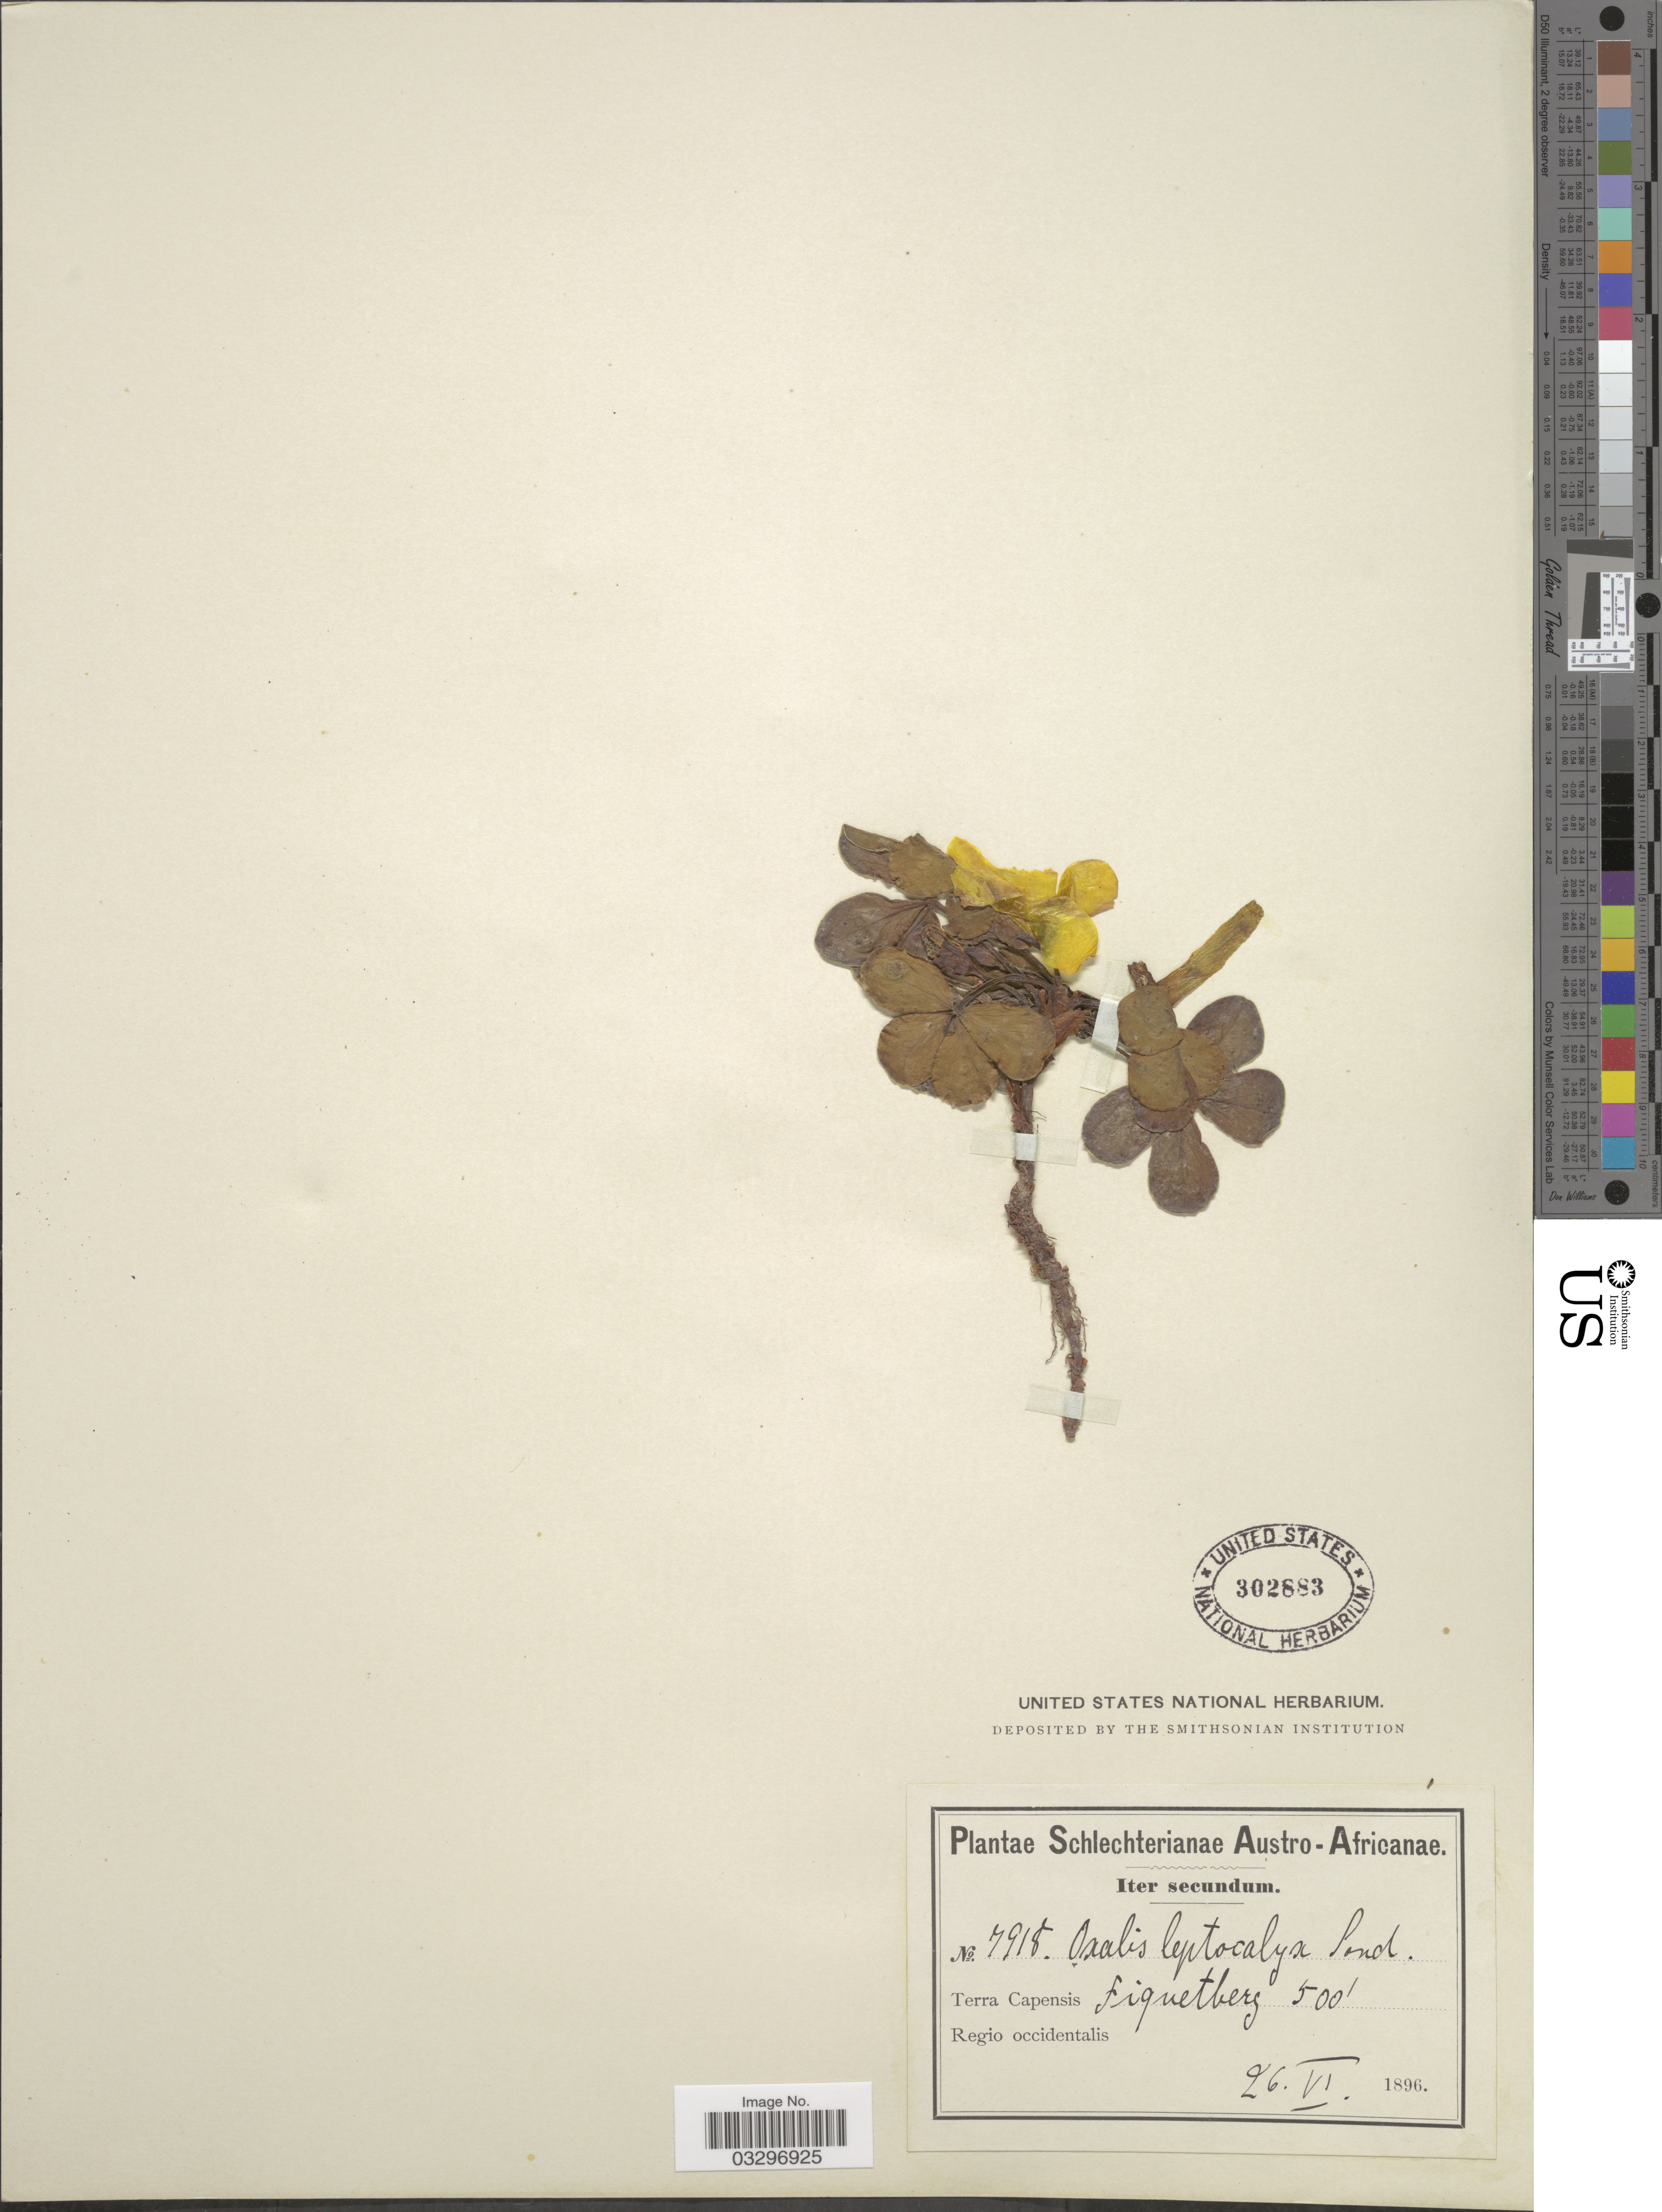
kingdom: Plantae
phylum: Tracheophyta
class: Magnoliopsida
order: Oxalidales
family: Oxalidaceae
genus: Oxalis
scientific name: Oxalis sp.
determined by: Strong, Mark T., (BOT), Smithsonian Institution - National Museum of Natural History (UNITED STATES)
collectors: Schlechter, --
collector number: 7918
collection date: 1896-06-26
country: South Africa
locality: Austro-Africanae. Terra Capensis. Piquetberg. Regio occidentalis.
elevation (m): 152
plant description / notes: There are two sheets of Schlechter 7918 at US with identical labels. However, they represent two different species of Oaxalis.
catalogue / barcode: US 302883